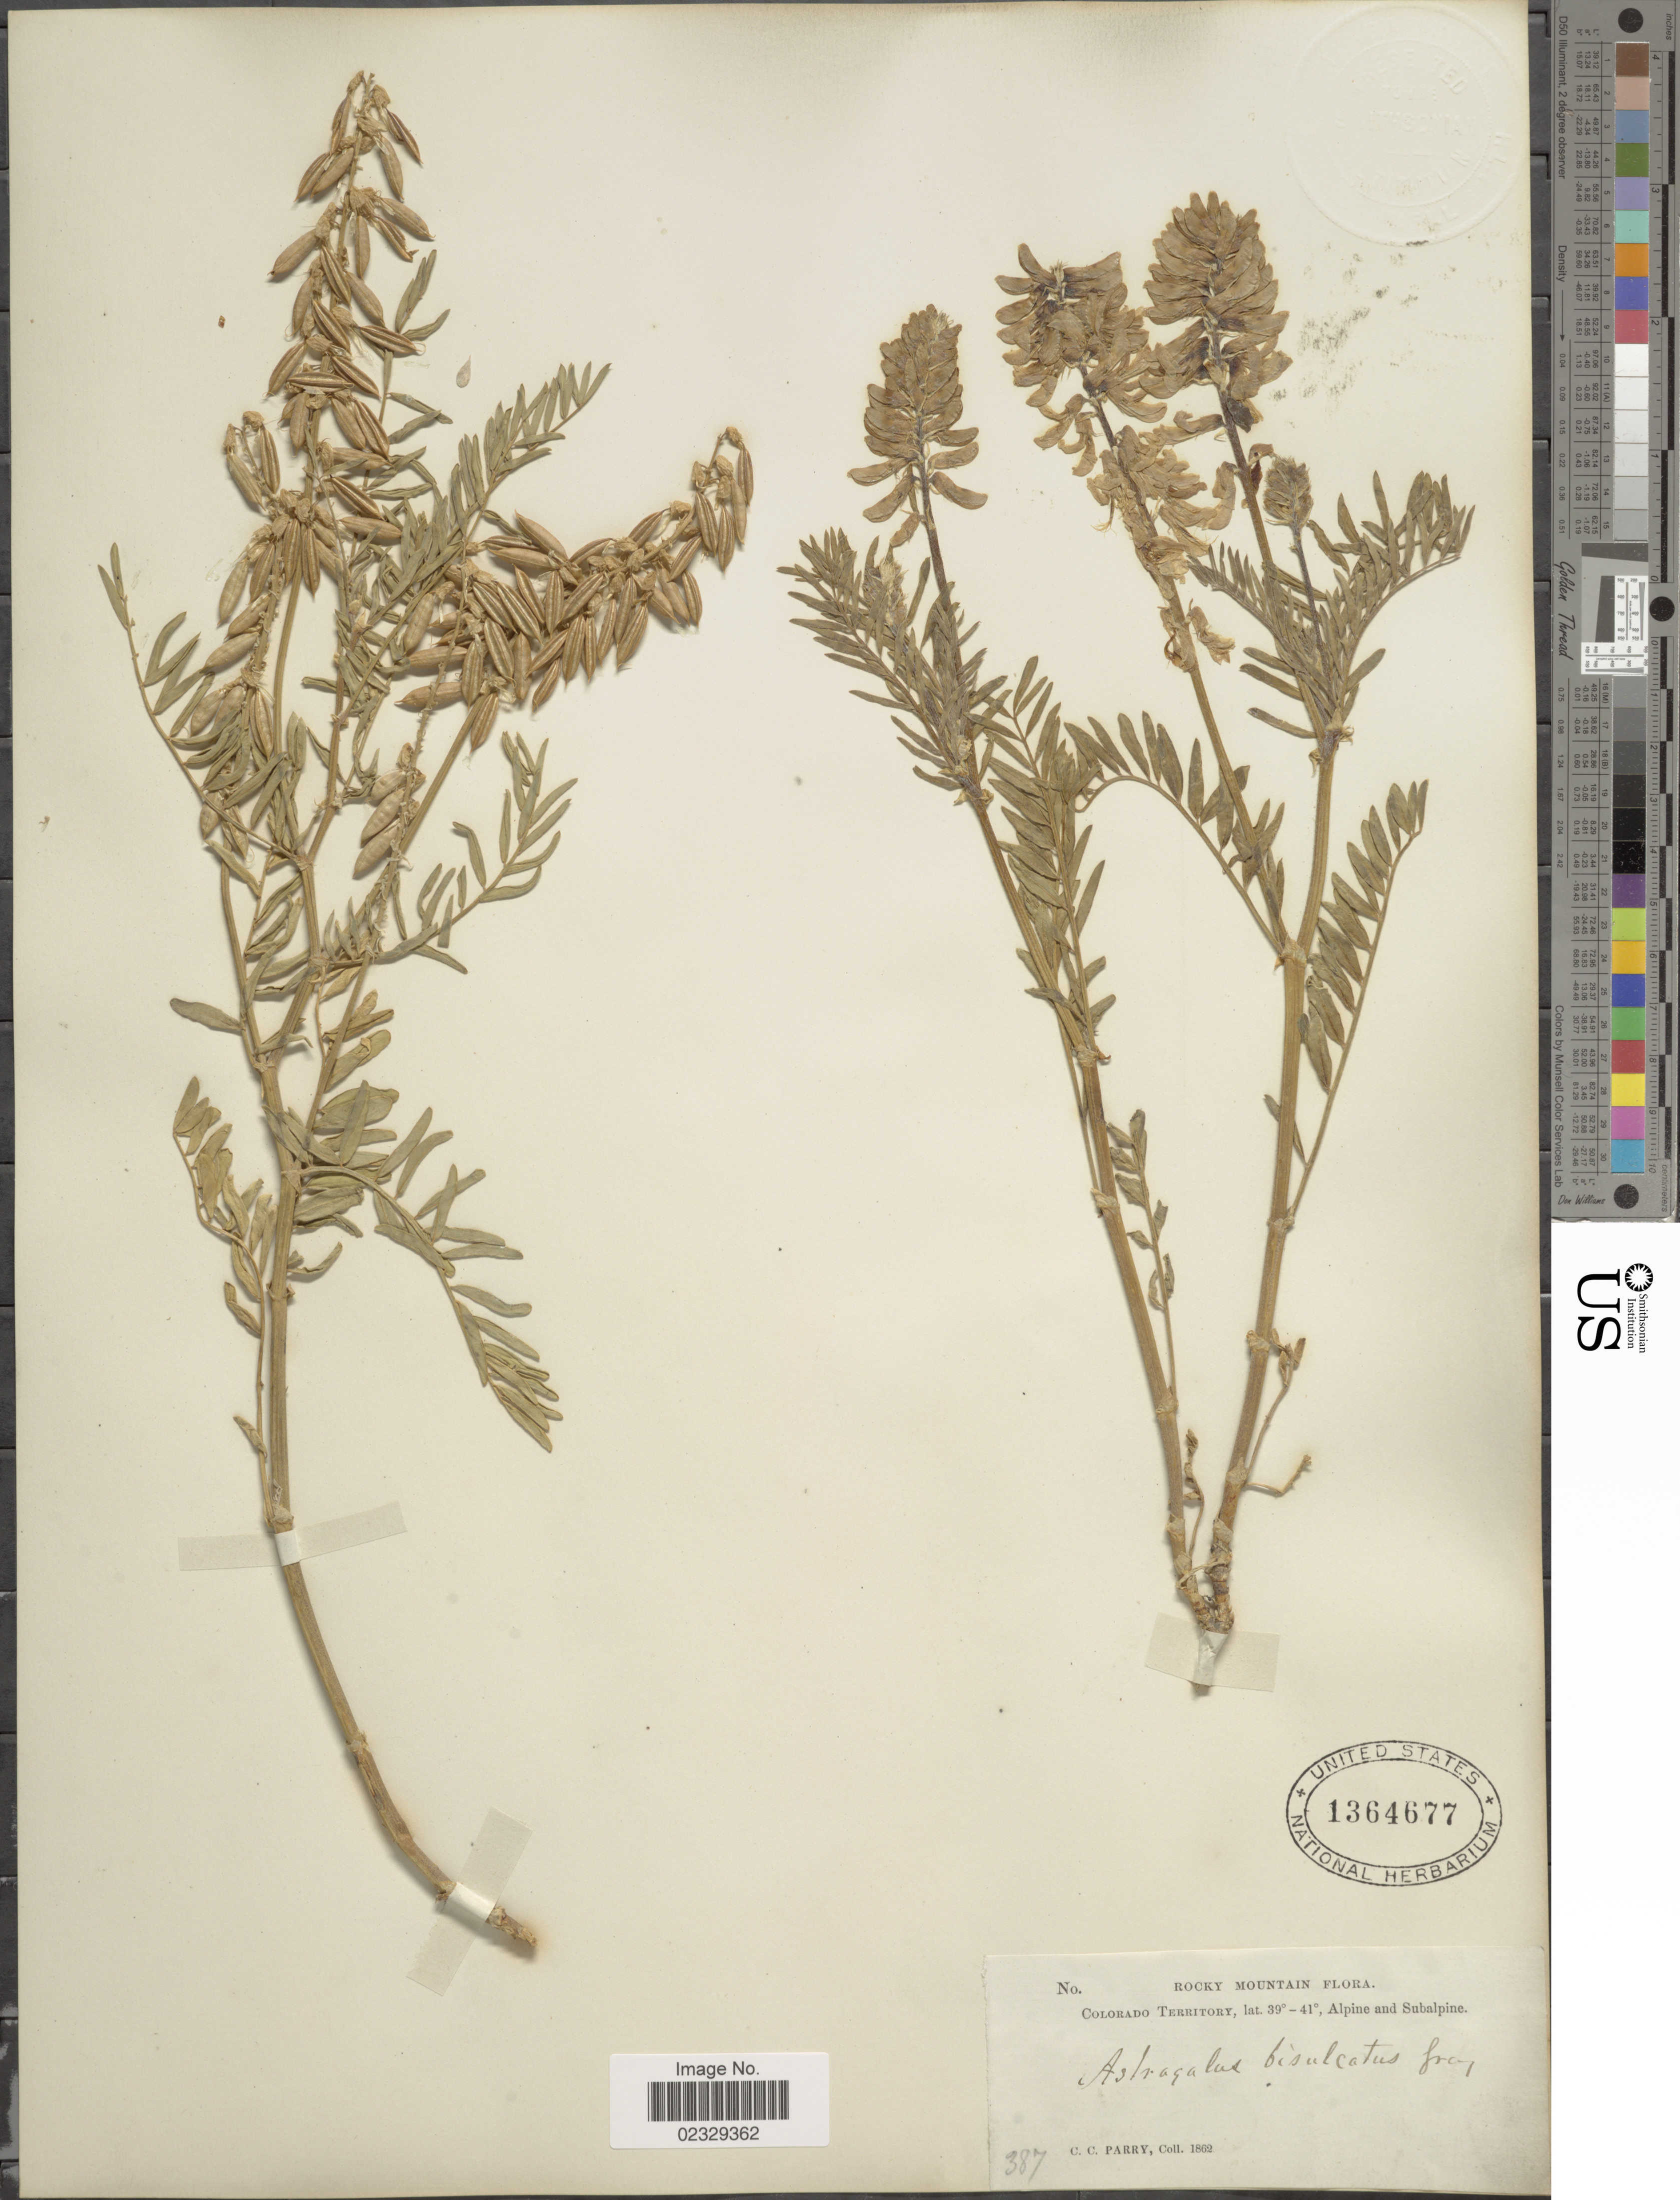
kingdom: Plantae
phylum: Tracheophyta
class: Magnoliopsida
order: Fabales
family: Fabaceae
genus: Astragalus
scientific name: Astragalus bisulcatus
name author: (Hook.) A. Gray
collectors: C. C. Parry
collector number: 387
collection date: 1862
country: United States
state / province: Colorado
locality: Rocky Mountain, Alpine and Subalpine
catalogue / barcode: US 1364677